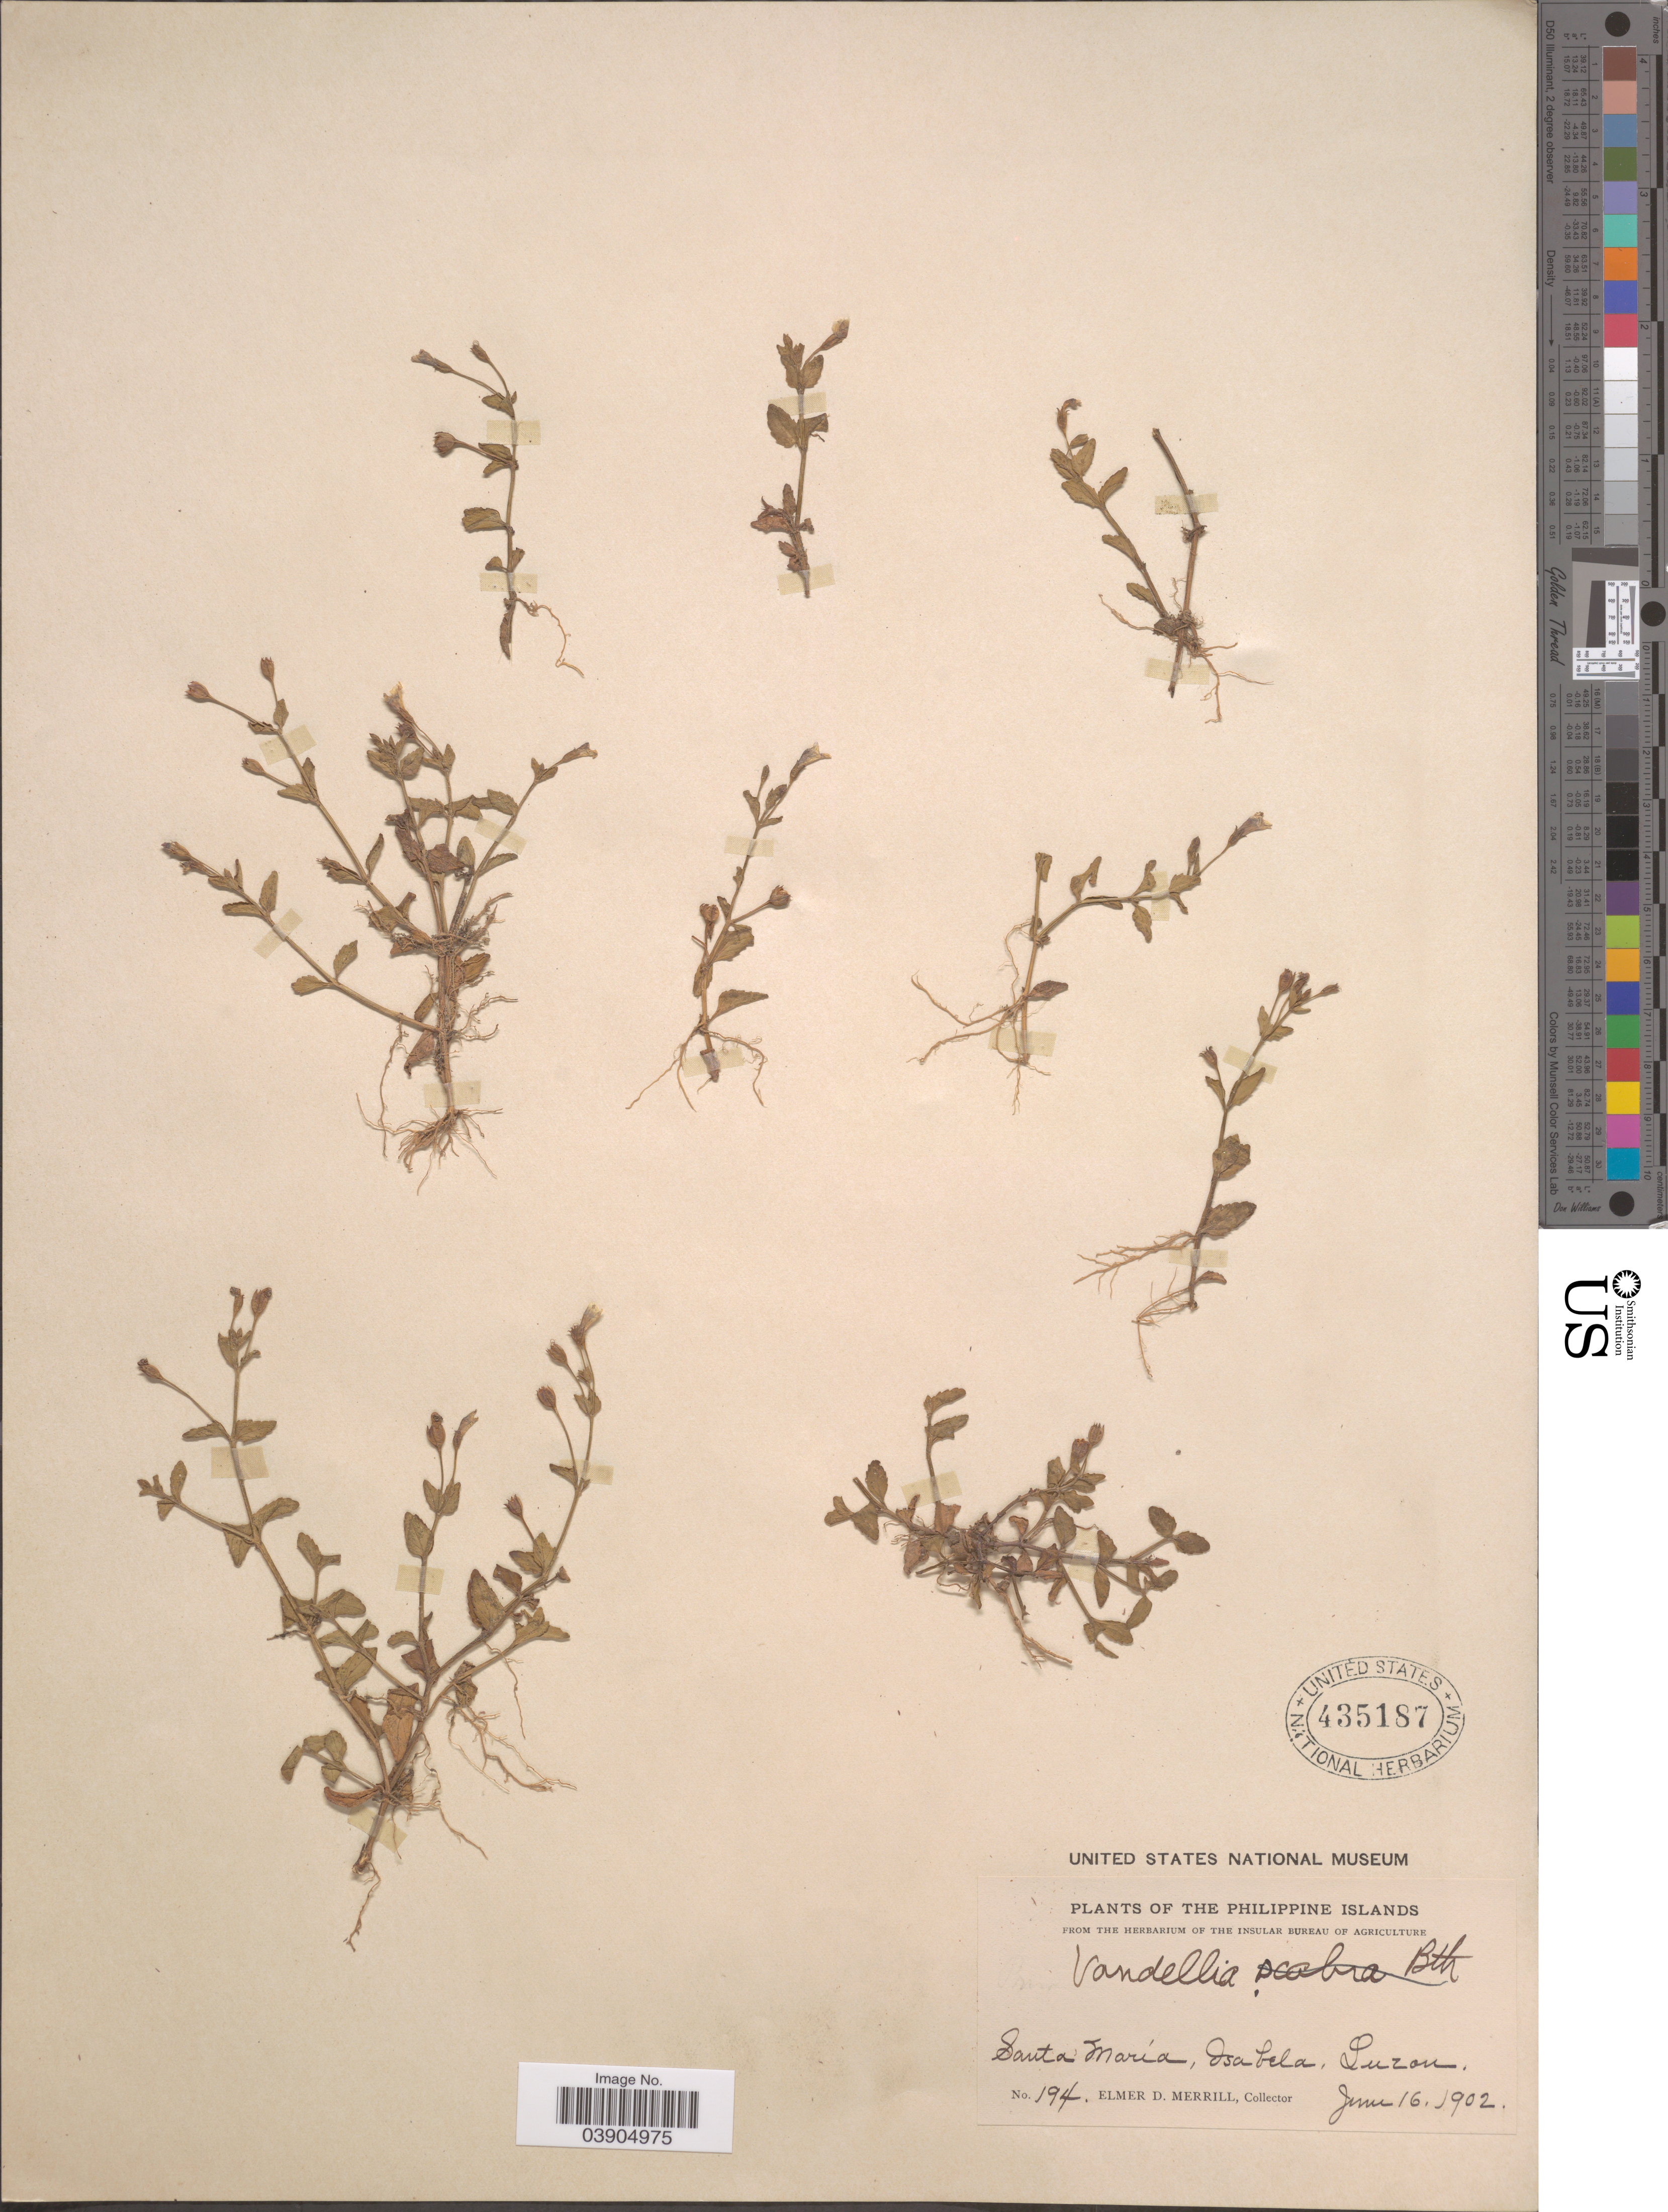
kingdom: Plantae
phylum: Tracheophyta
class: Magnoliopsida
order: Lamiales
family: Linderniaceae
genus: Lindernia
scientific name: Lindernia crustacea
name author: (L.) F. Muell.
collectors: E. D. Merrill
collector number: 194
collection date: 1902-06-16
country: Philippines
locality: Santa María, Isabela, Luzon.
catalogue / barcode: US 435187